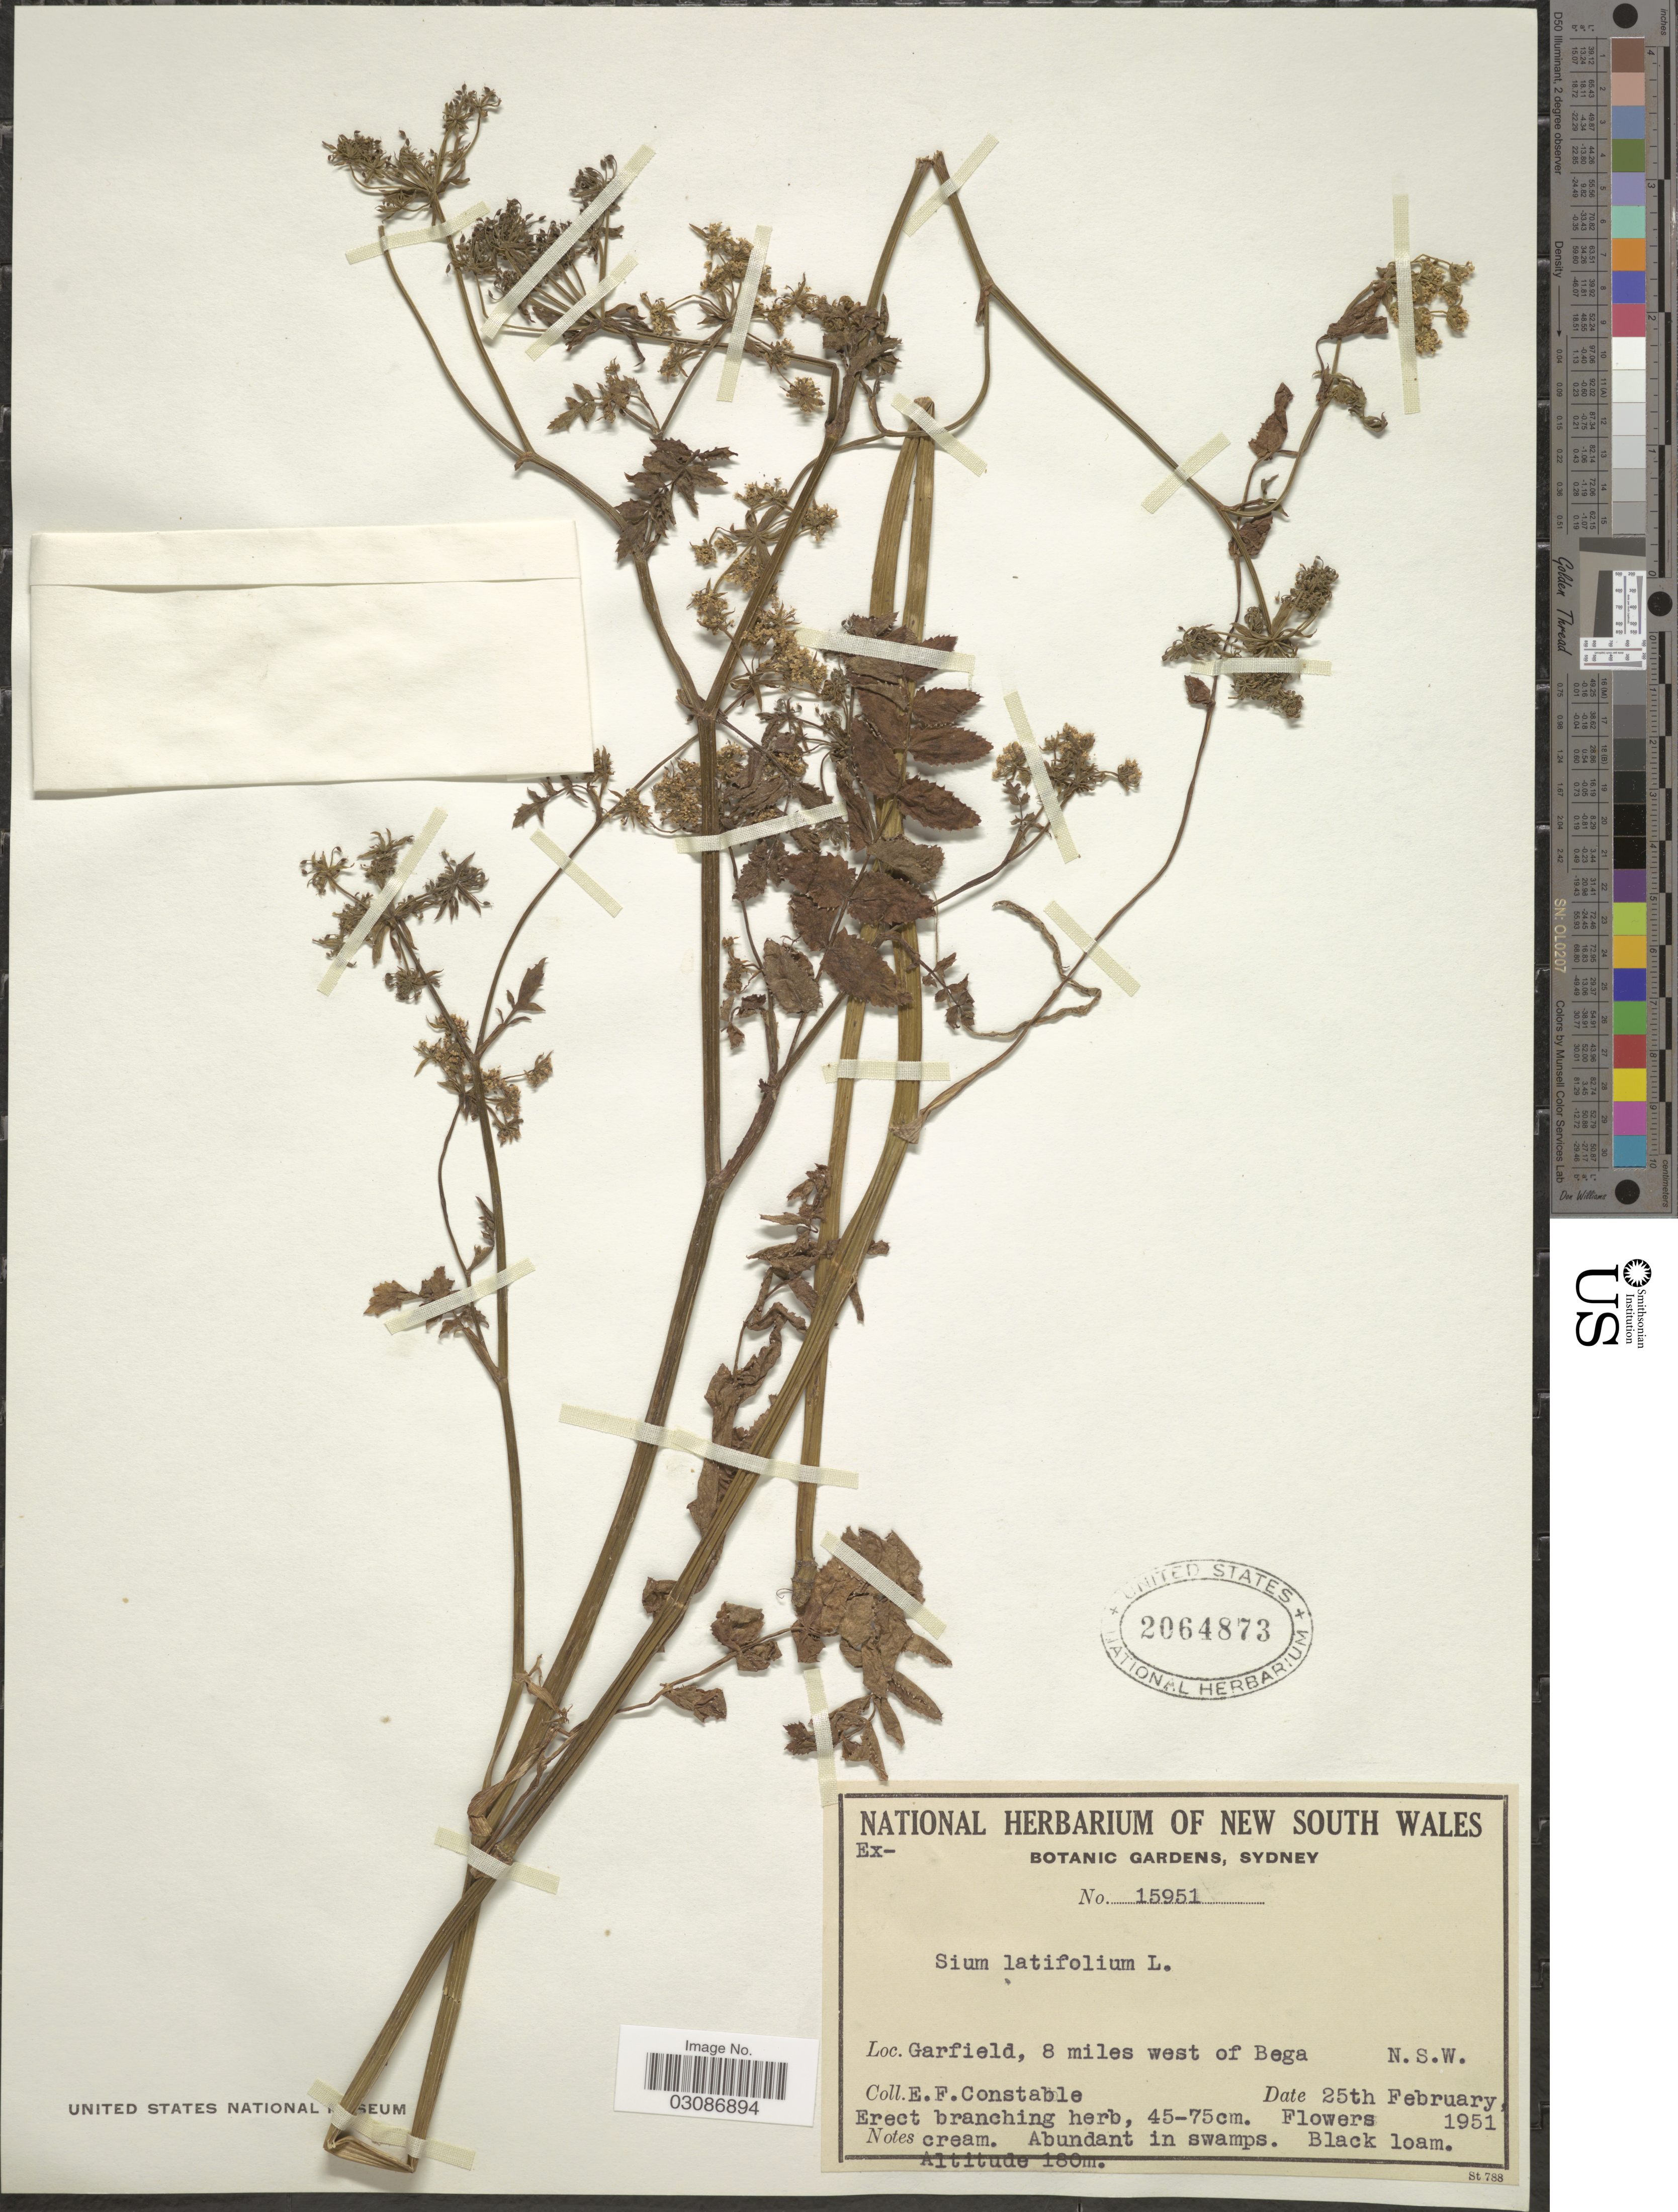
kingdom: Plantae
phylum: Tracheophyta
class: Magnoliopsida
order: Apiales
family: Apiaceae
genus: Sium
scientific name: Sium ninsi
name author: Thunb.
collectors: E. F. Constable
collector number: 15951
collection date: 1951-02-25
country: Australia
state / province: New South Wales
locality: Garfield, 8 miles west of Bega.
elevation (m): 180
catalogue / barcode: US 2064873